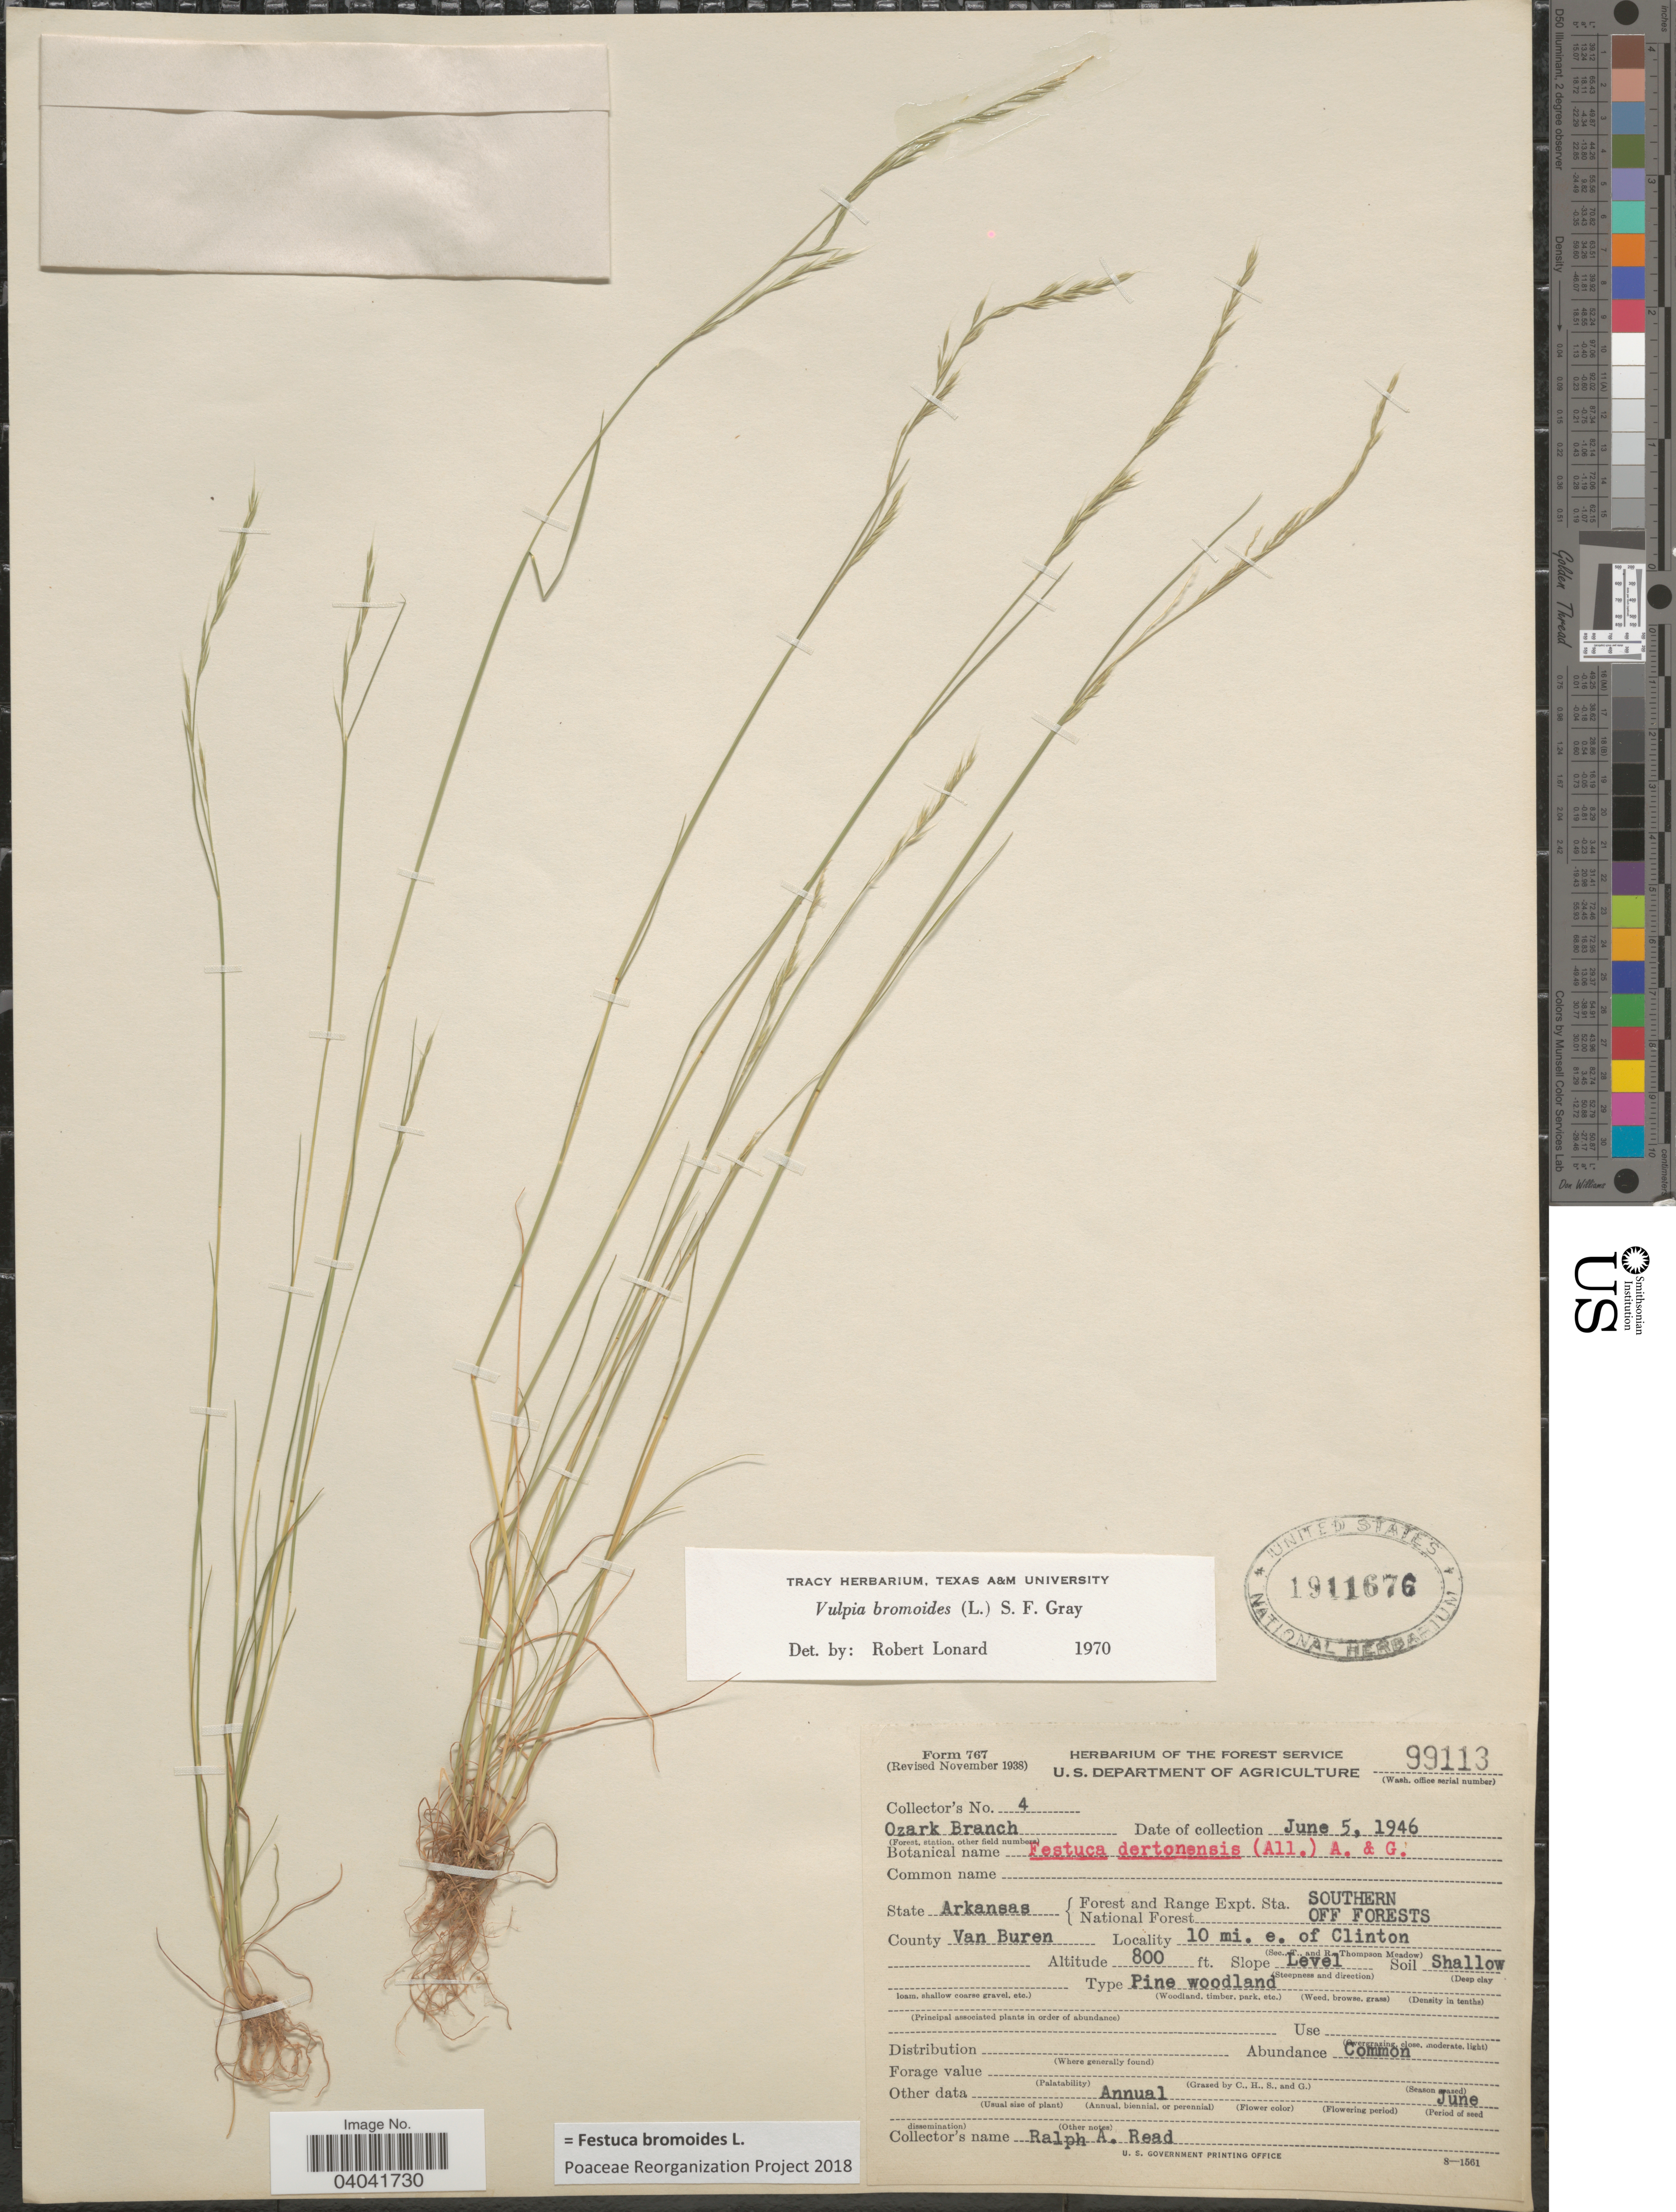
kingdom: Plantae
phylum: Tracheophyta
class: Liliopsida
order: Poales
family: Poaceae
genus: Festuca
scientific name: Festuca bromoides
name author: L.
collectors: R. A. Read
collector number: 4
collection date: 1946-06-05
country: United States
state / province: Arkansas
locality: Forest and Range Expt. Sta. National Forest Southern off Forests. County Van Buren. 10 mi. e. of Clinton.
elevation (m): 244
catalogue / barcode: US 1911676